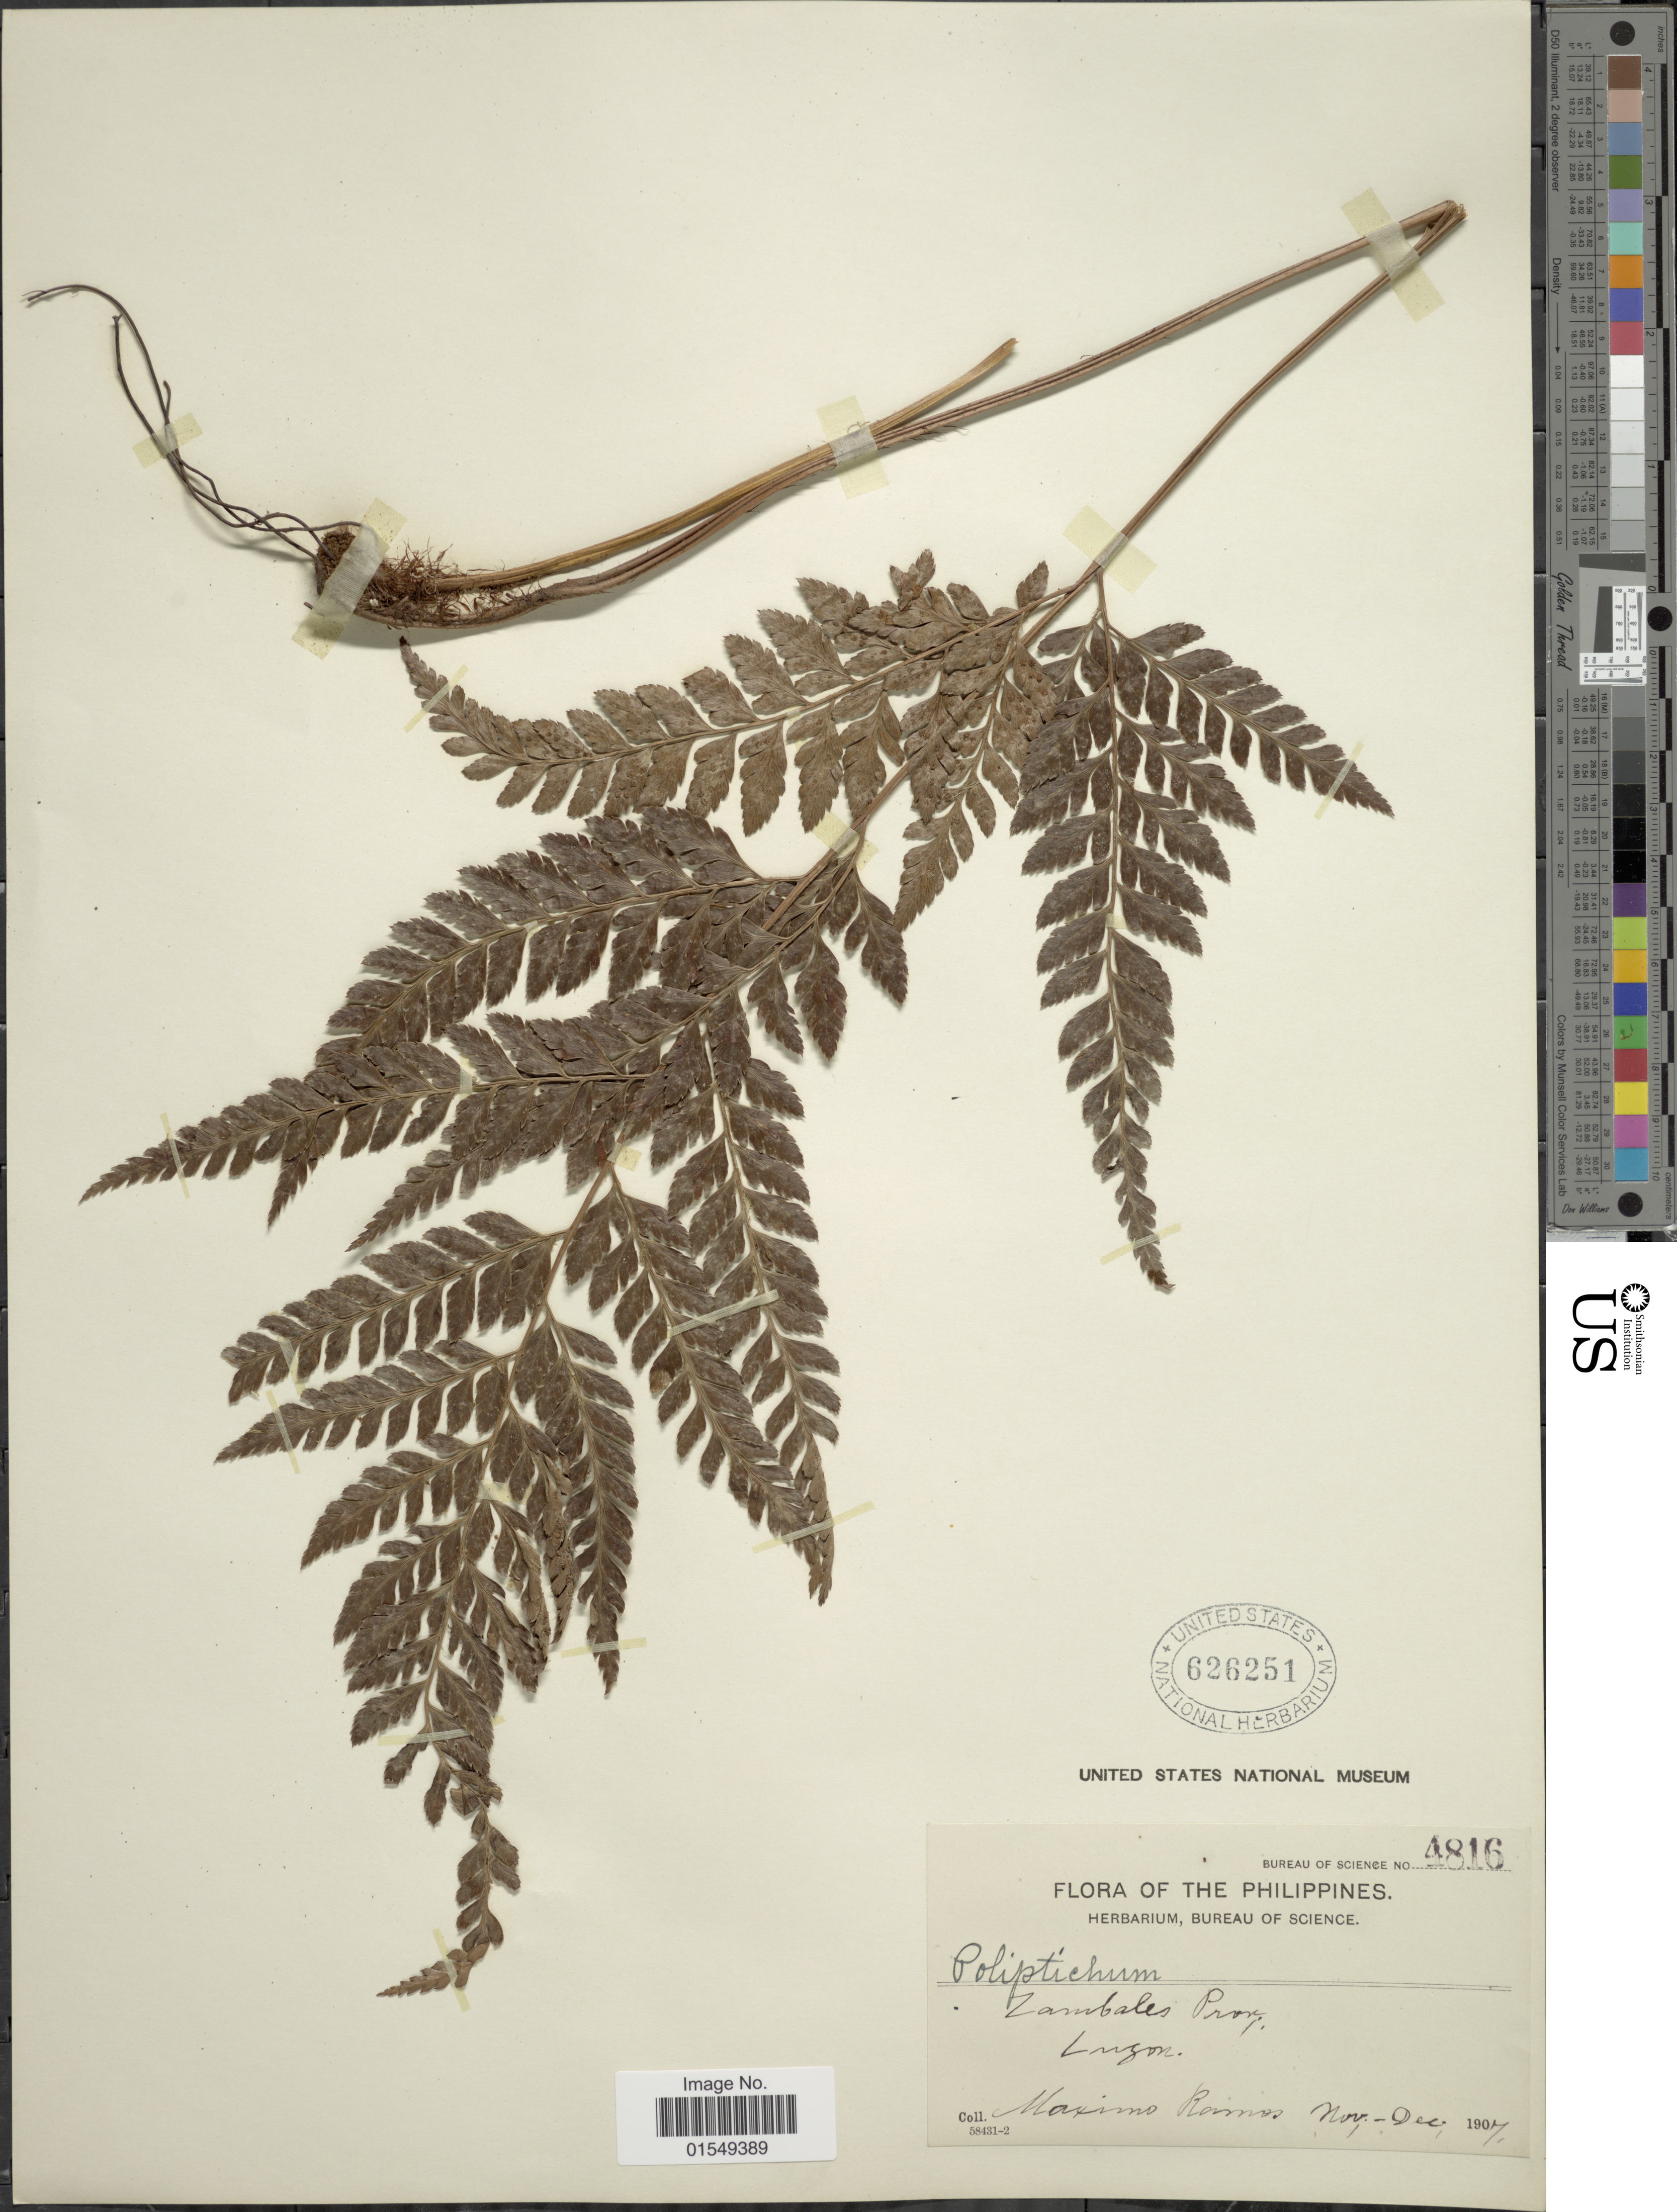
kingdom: Plantae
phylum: Tracheophyta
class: Polypodiopsida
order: Polypodiales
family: Dryopteridaceae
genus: Arachniodes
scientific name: Arachniodes carvifolia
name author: (Kunze) Ching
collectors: M. Ramos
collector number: Bureau of Science 4816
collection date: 1907-11/1907-12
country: Philippines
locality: Zambales Prov., Luzon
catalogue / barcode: US 626251